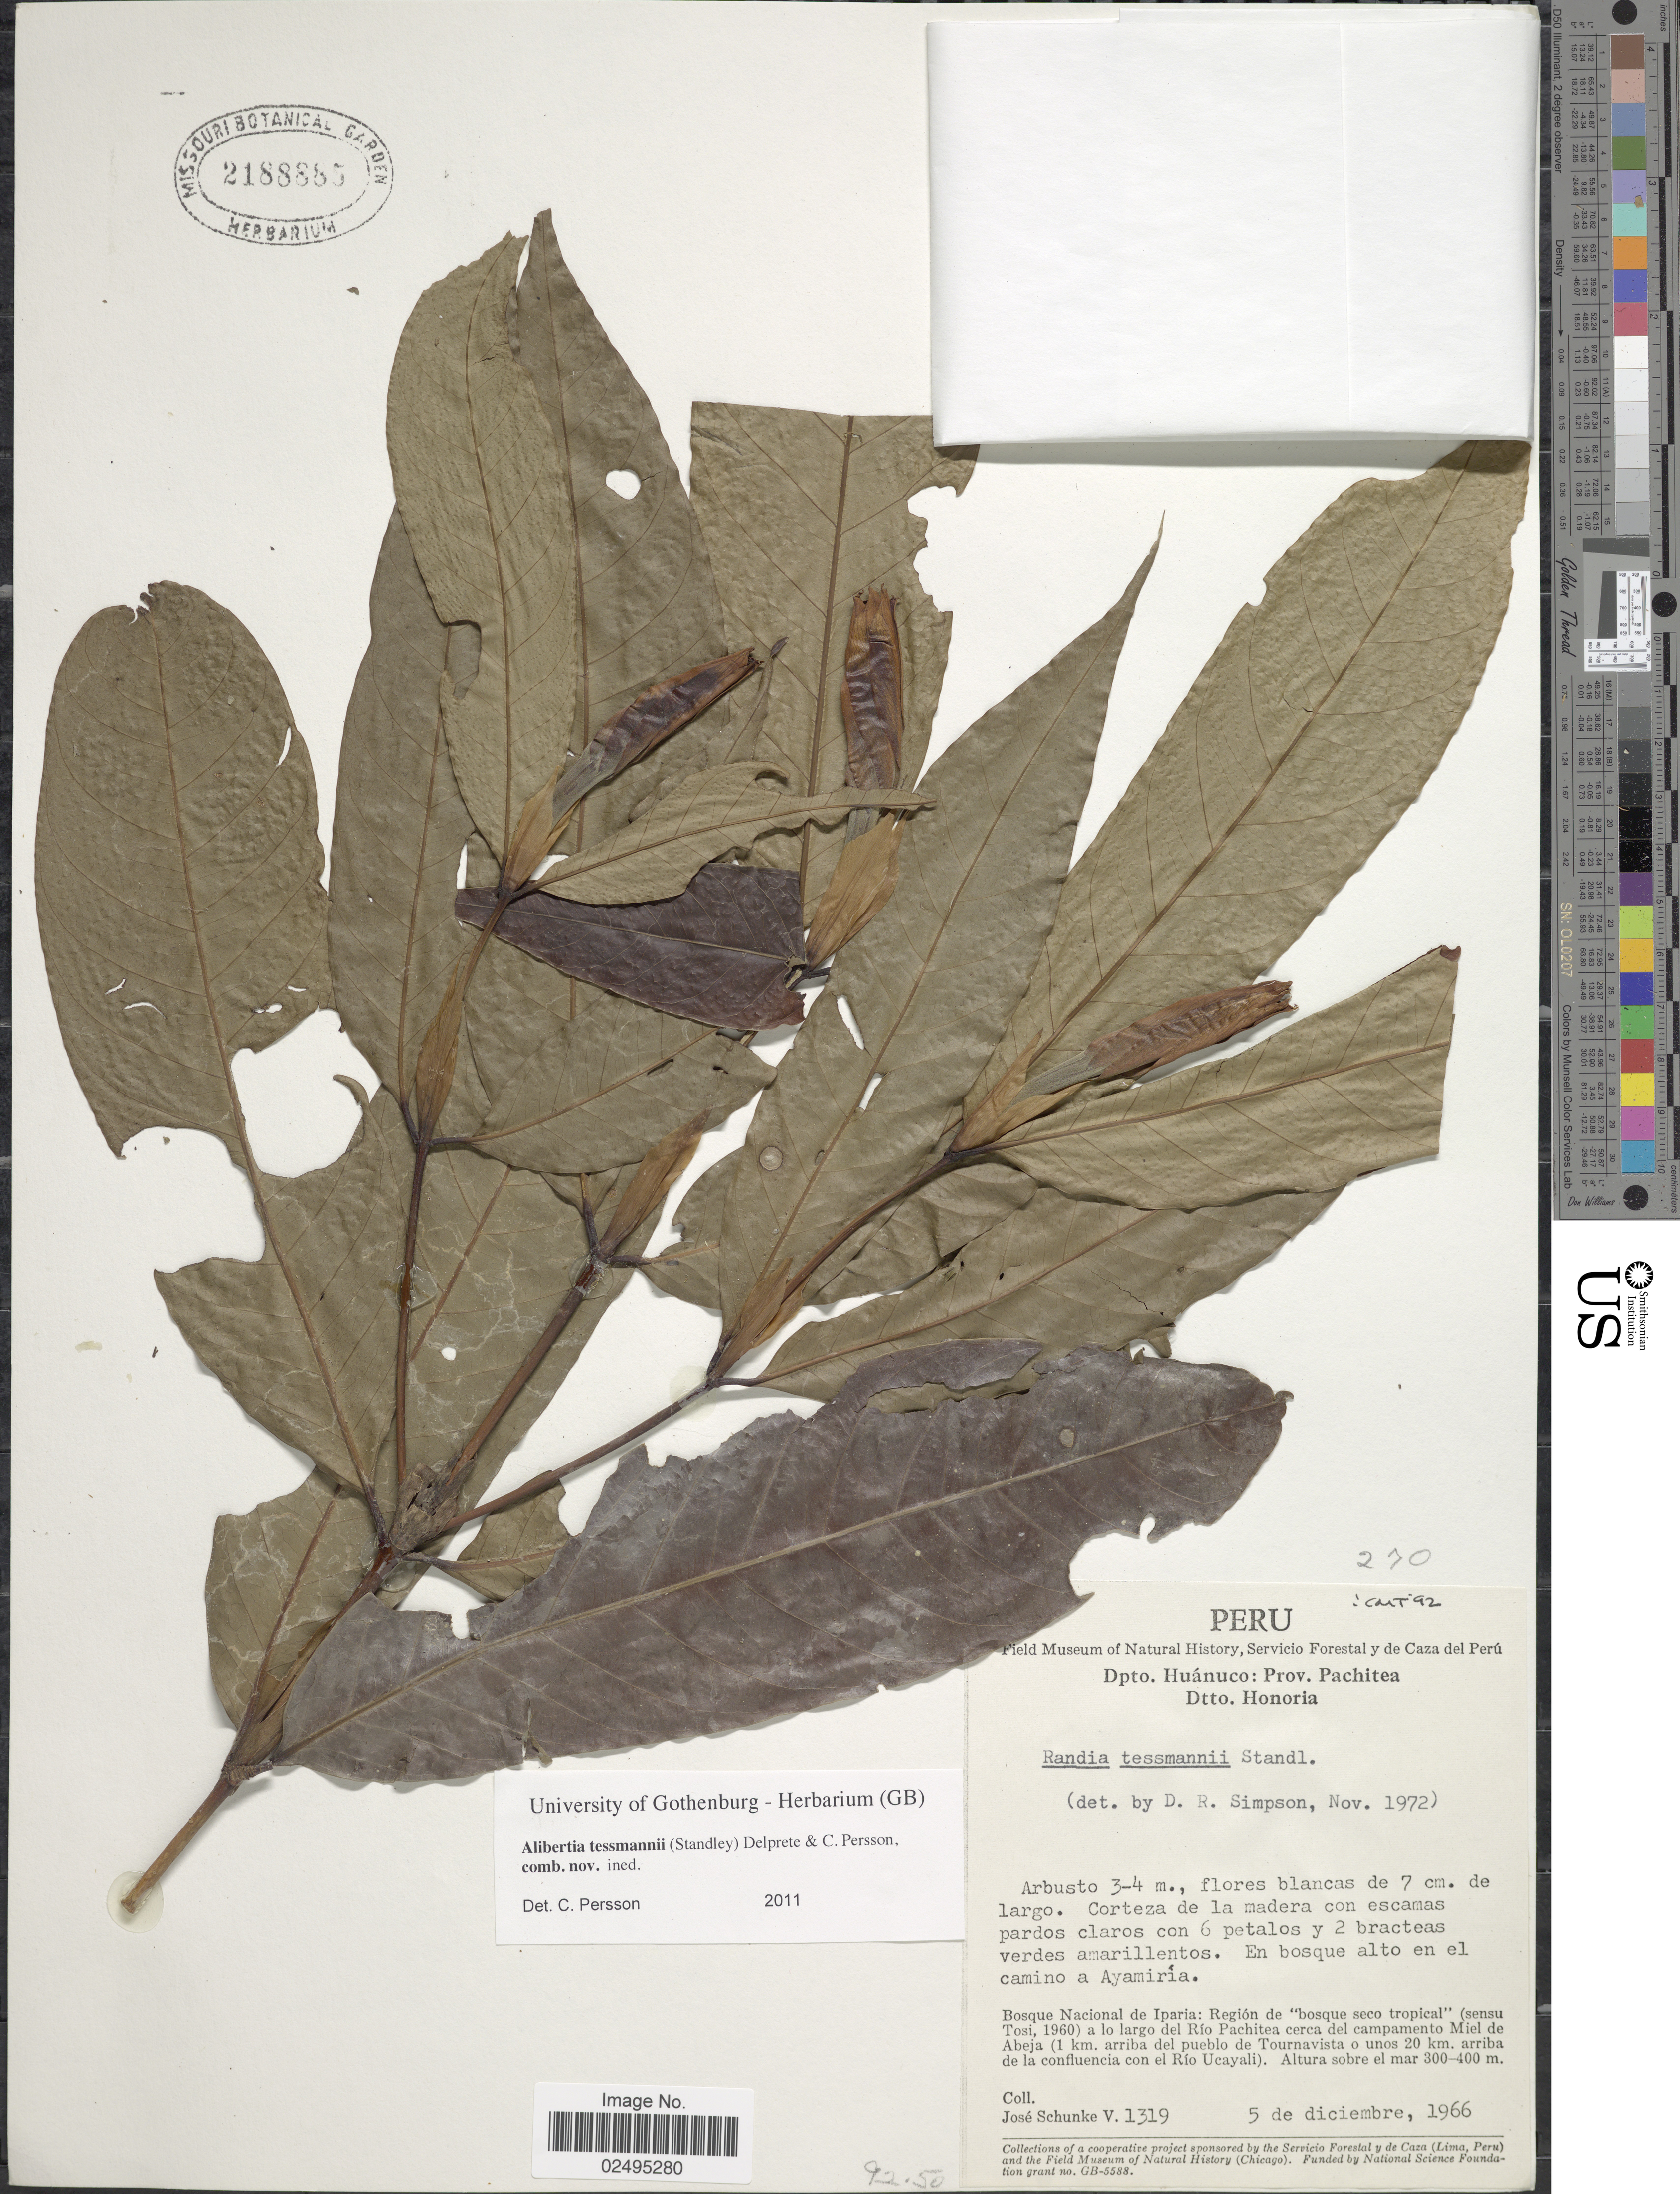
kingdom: Plantae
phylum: Tracheophyta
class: Magnoliopsida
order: Gentianales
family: Rubiaceae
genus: Randia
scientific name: Randia tessmanii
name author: Standl.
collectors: J. Schunke Vigo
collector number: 1319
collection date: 1966-12-05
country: Peru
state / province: Huánuco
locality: Dpto. Huanuco: Prov. Pachitea, Dtto. Honoria, Bosque Nacional de Iparia: Region de bosque seco tropical ( sensu Tosi, 1960) a lo largo del Rio Pachitea cerca del campamento Miel de Abeja (1 km arriba del pueblo de Tournavista o unos 20 km. arriba de la confluencia con el Rio Ucayali) En bosque alto en el camino a Ayamiria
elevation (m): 300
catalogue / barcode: US 2188885